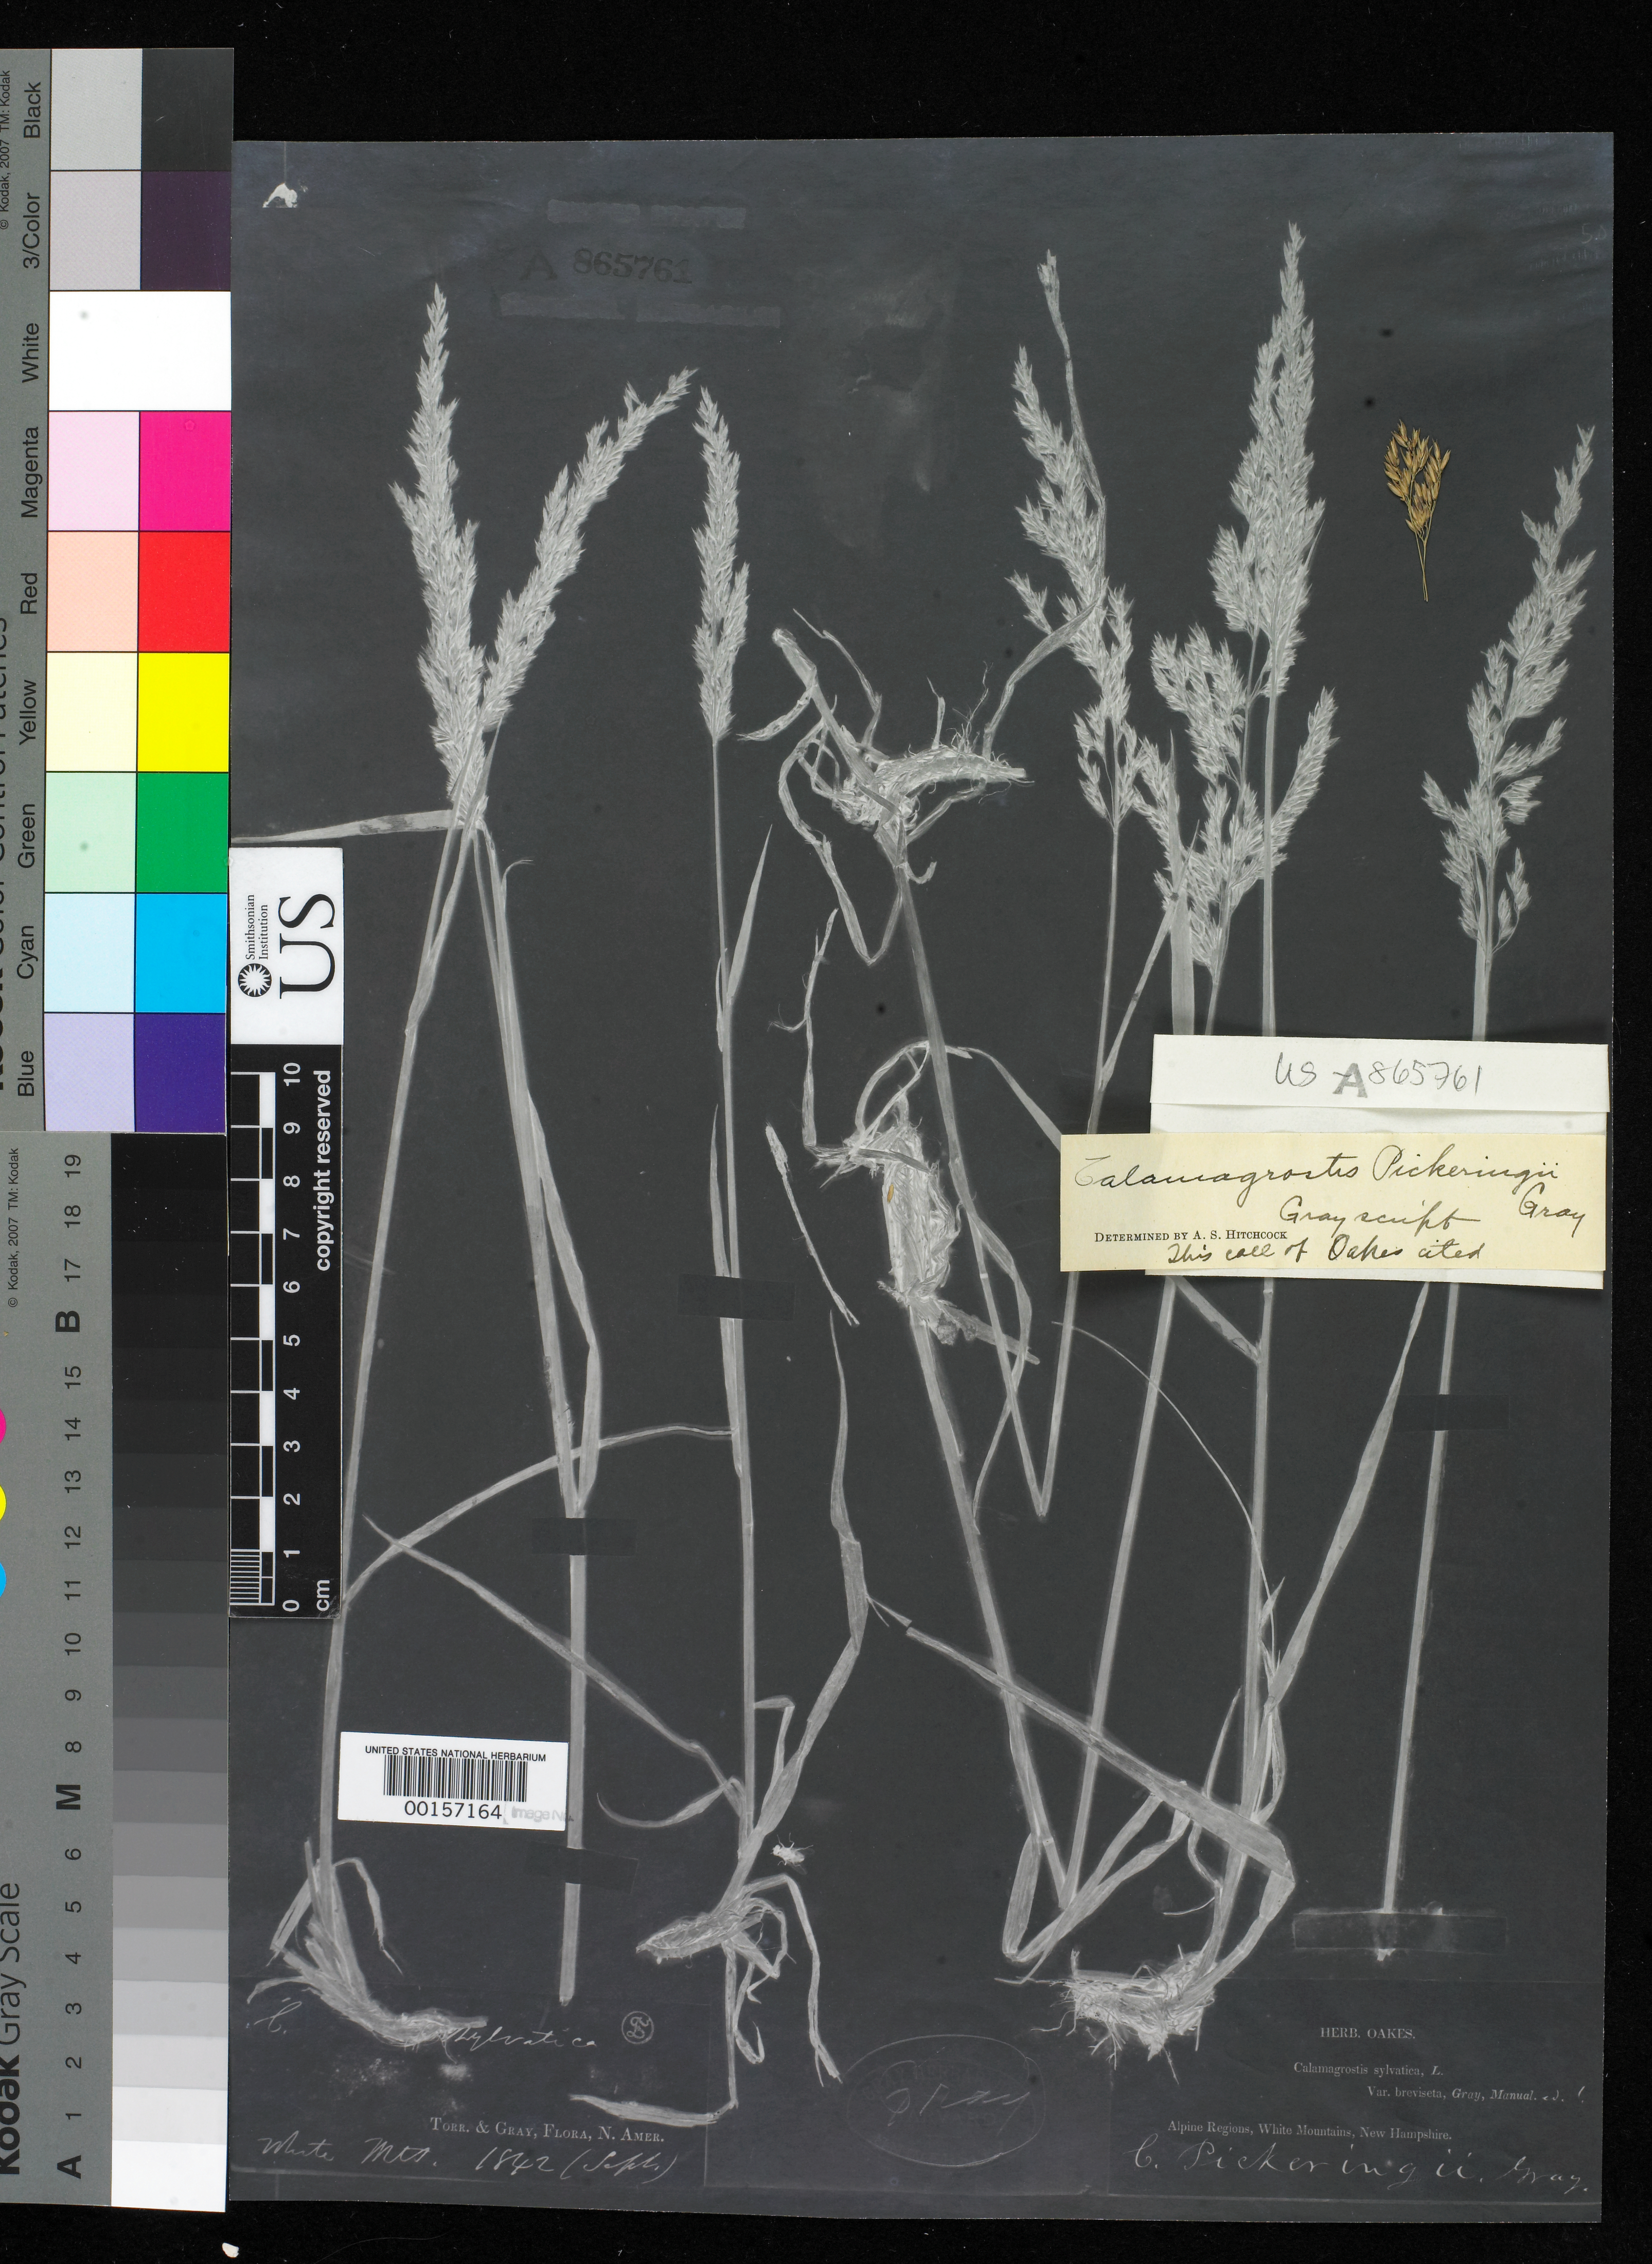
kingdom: Plantae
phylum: Tracheophyta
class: Liliopsida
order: Poales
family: Poaceae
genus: Calamagrostis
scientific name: Calamagrostis pickeringii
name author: A. Gray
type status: Type Fragment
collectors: W. Oakes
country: United States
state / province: New Hampshire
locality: White Mtns, alpine region.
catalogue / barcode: US 865761A